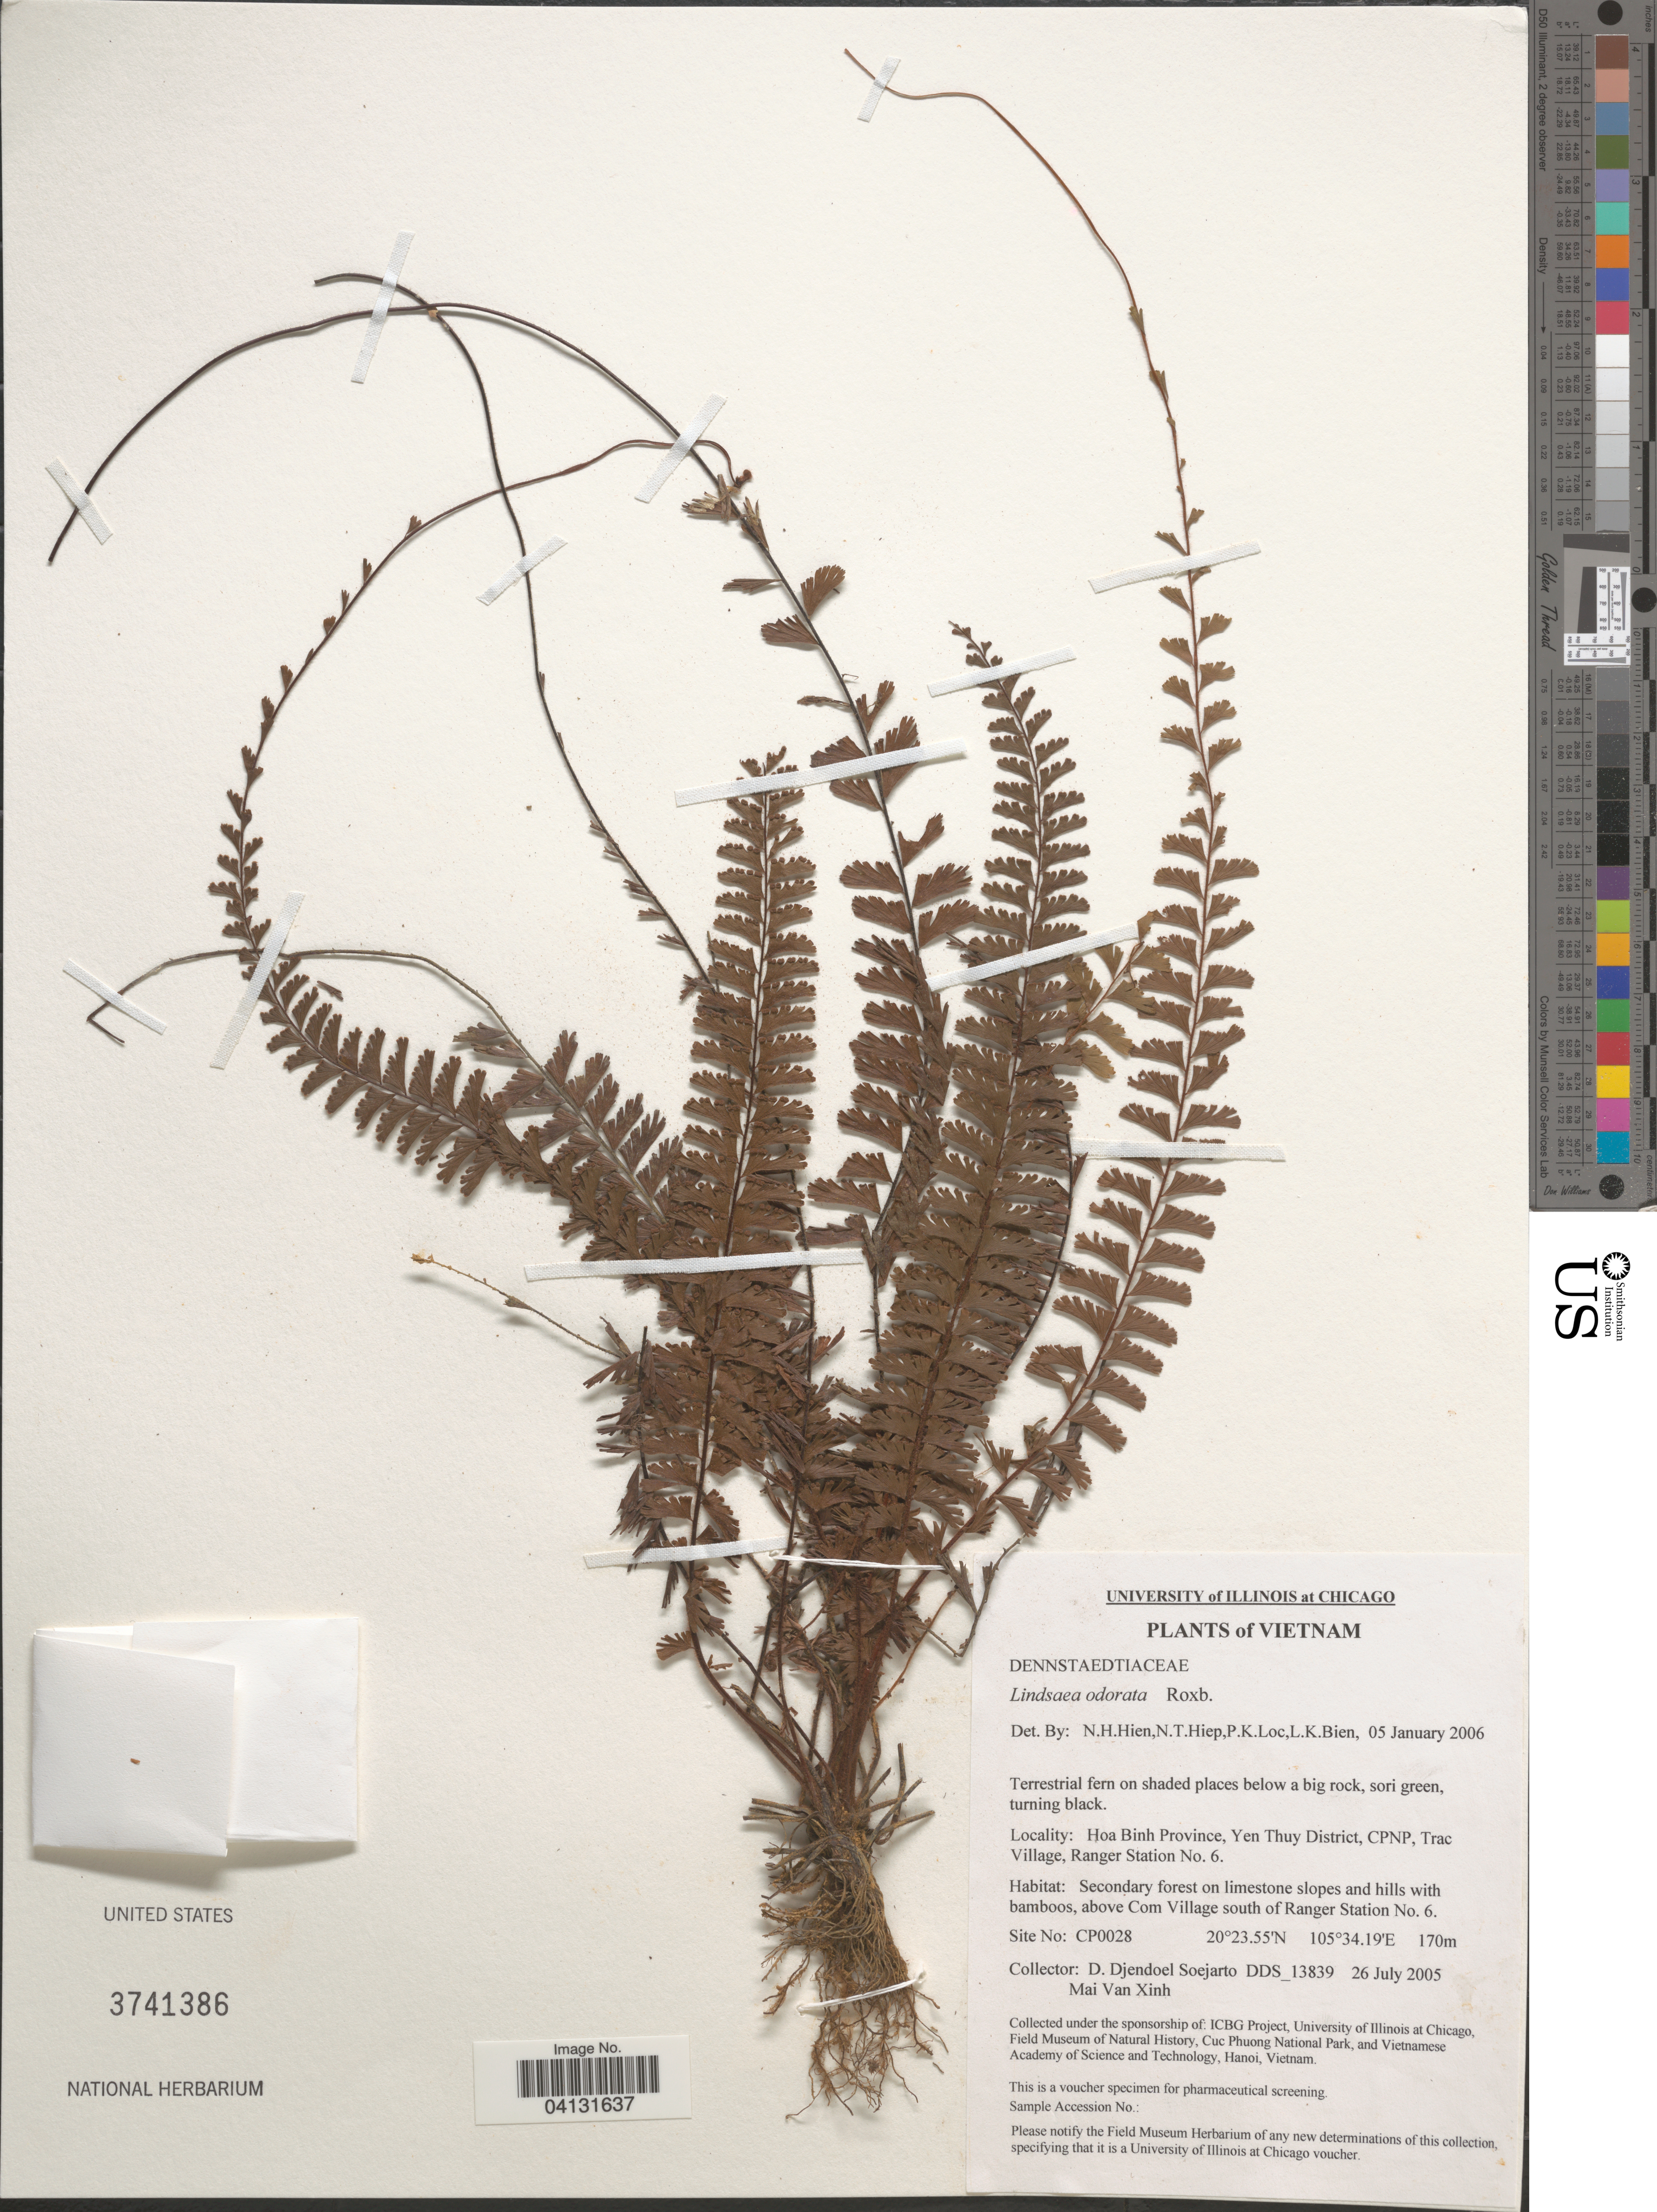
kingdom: Plantae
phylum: Tracheophyta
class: Polypodiopsida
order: Polypodiales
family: Lindsaeaceae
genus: Lindsaea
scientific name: Lindsaea odorata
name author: Roxb.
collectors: D. D. Soejarto & M. Xinh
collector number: DDS13839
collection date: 2005-07-26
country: Vietnam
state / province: Hoa Binh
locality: Yen Thuy District, CPNP, Trac Village, Ranger Station No. 6. Site No: CP0028.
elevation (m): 170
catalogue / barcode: US 3741386